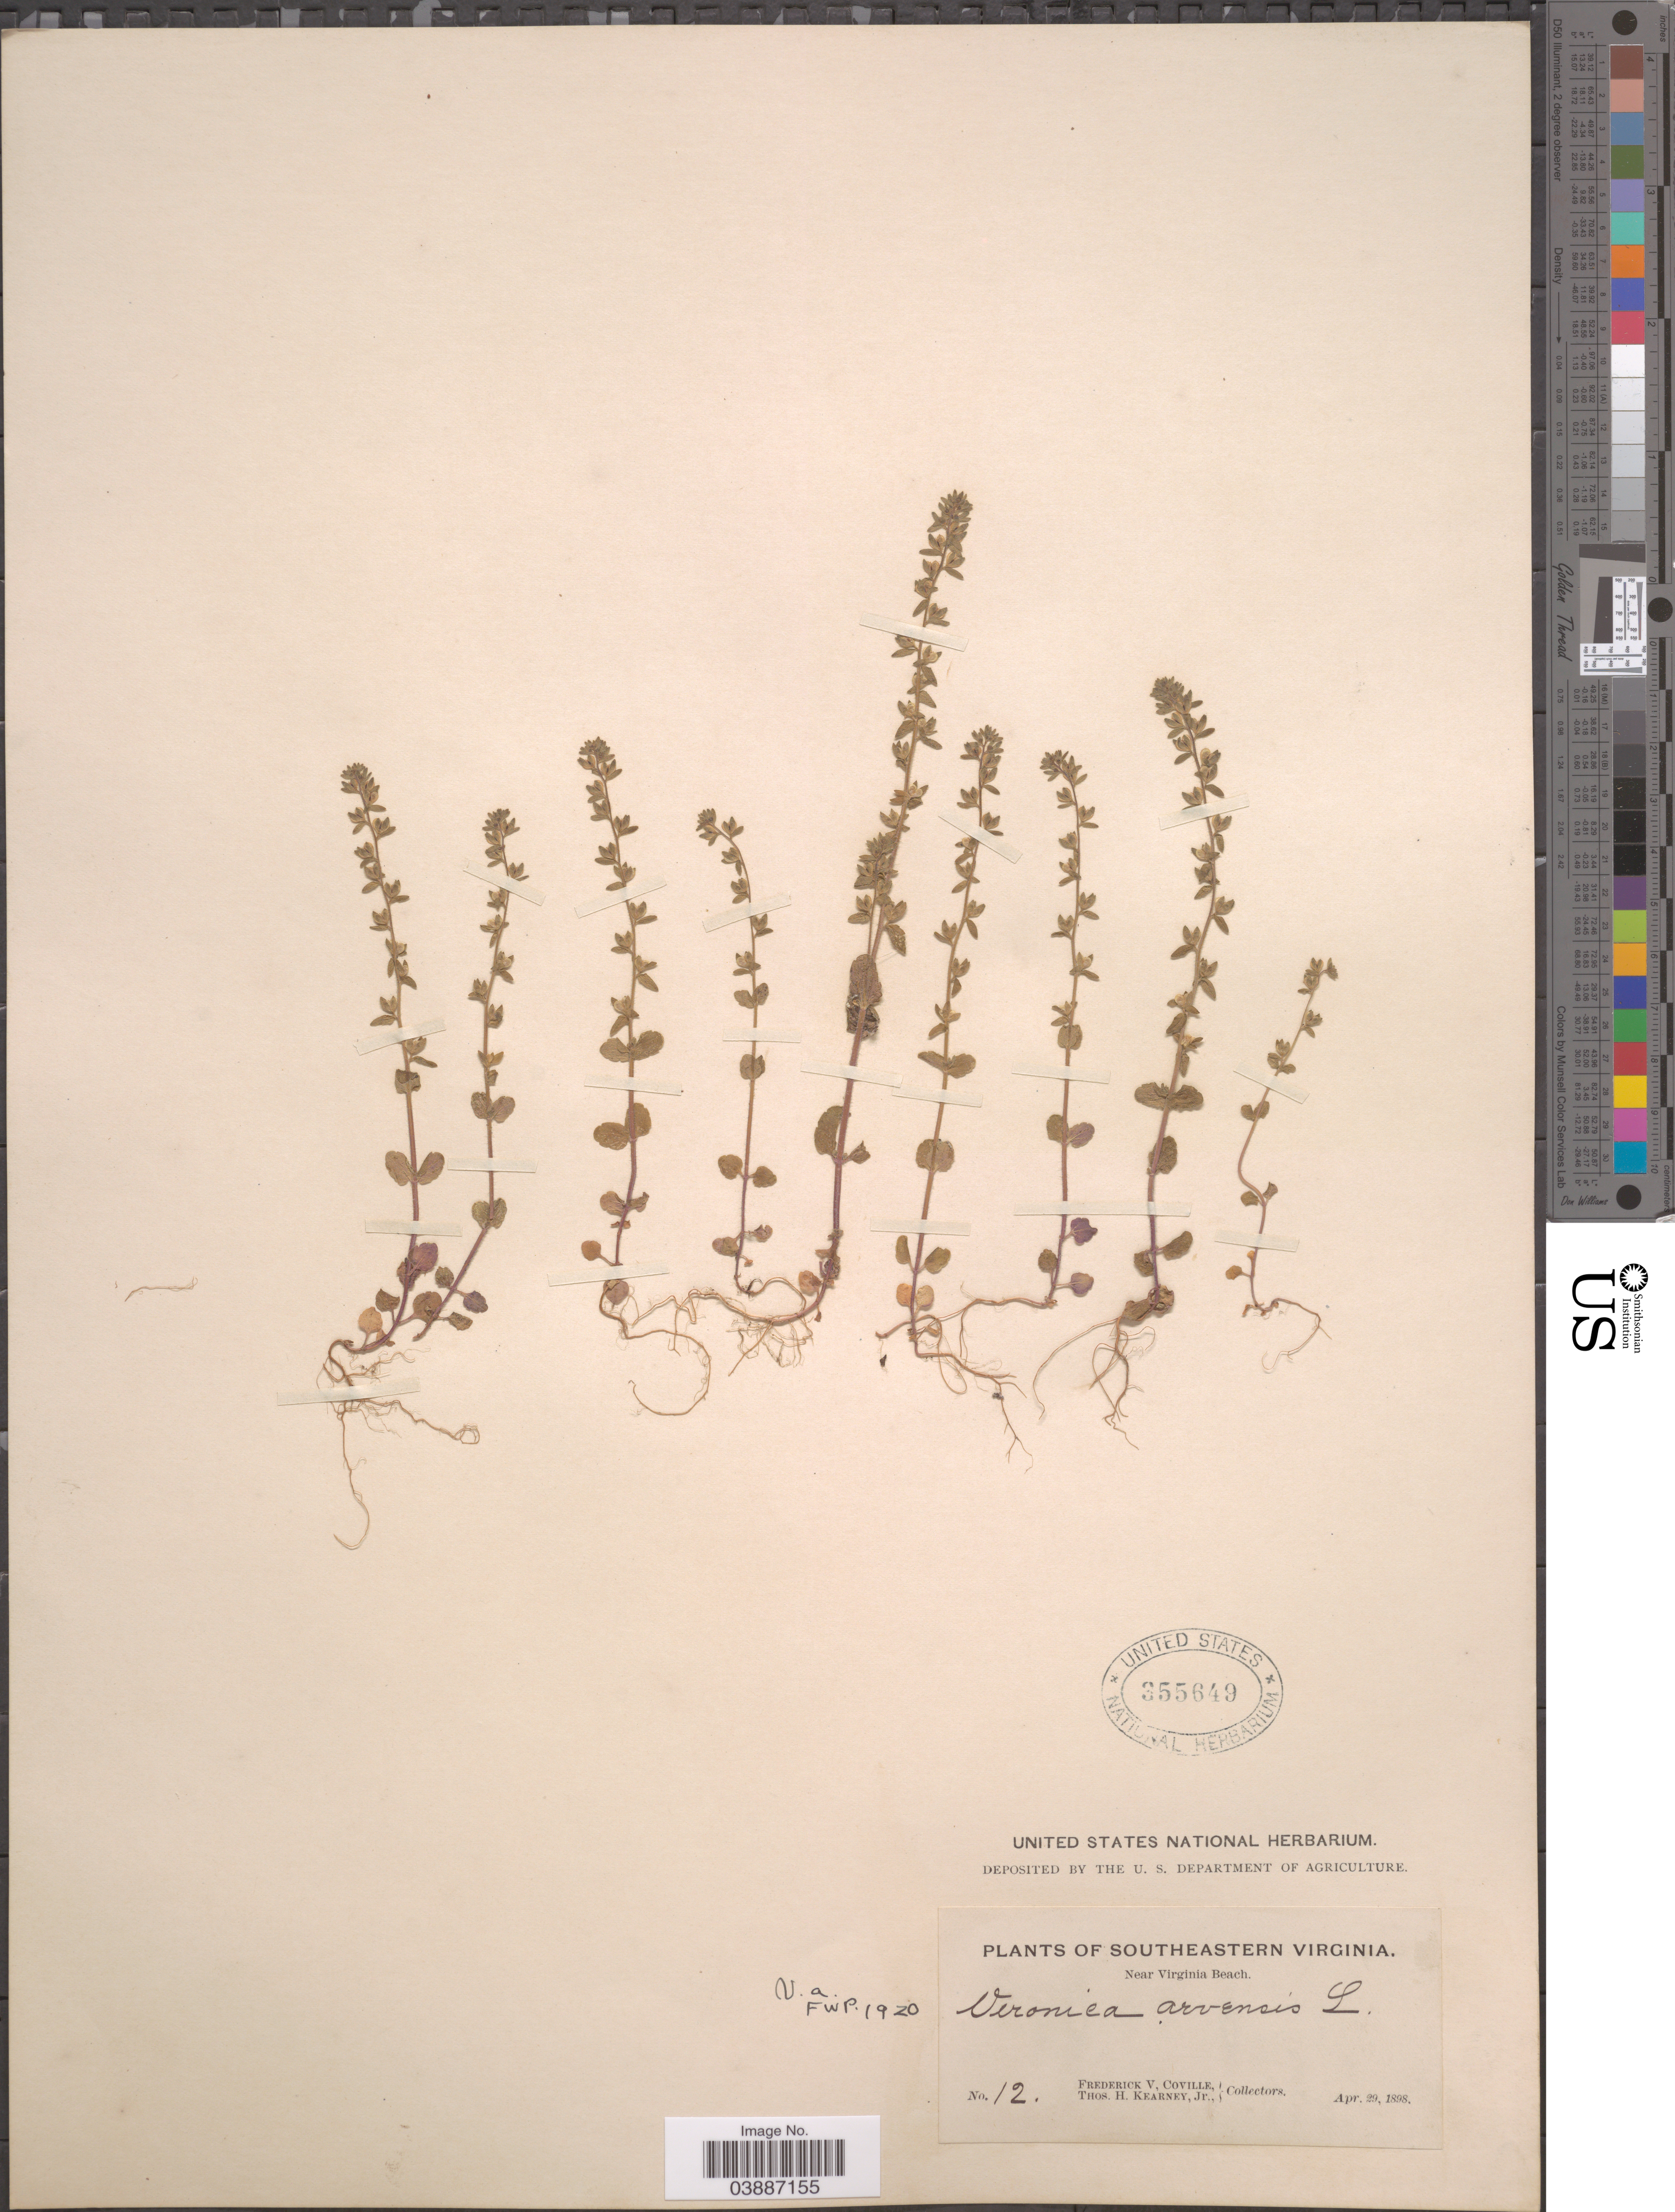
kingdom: Plantae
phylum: Tracheophyta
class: Magnoliopsida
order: Lamiales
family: Plantaginaceae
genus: Veronica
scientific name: Veronica arvensis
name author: L.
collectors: F. V. Coville & T. H. Kearney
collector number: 12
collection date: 1898-04-29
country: United States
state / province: Virginia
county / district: City of Virginia Beach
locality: Southeastern Virginia. Near Virginia Beach.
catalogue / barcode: US 355649